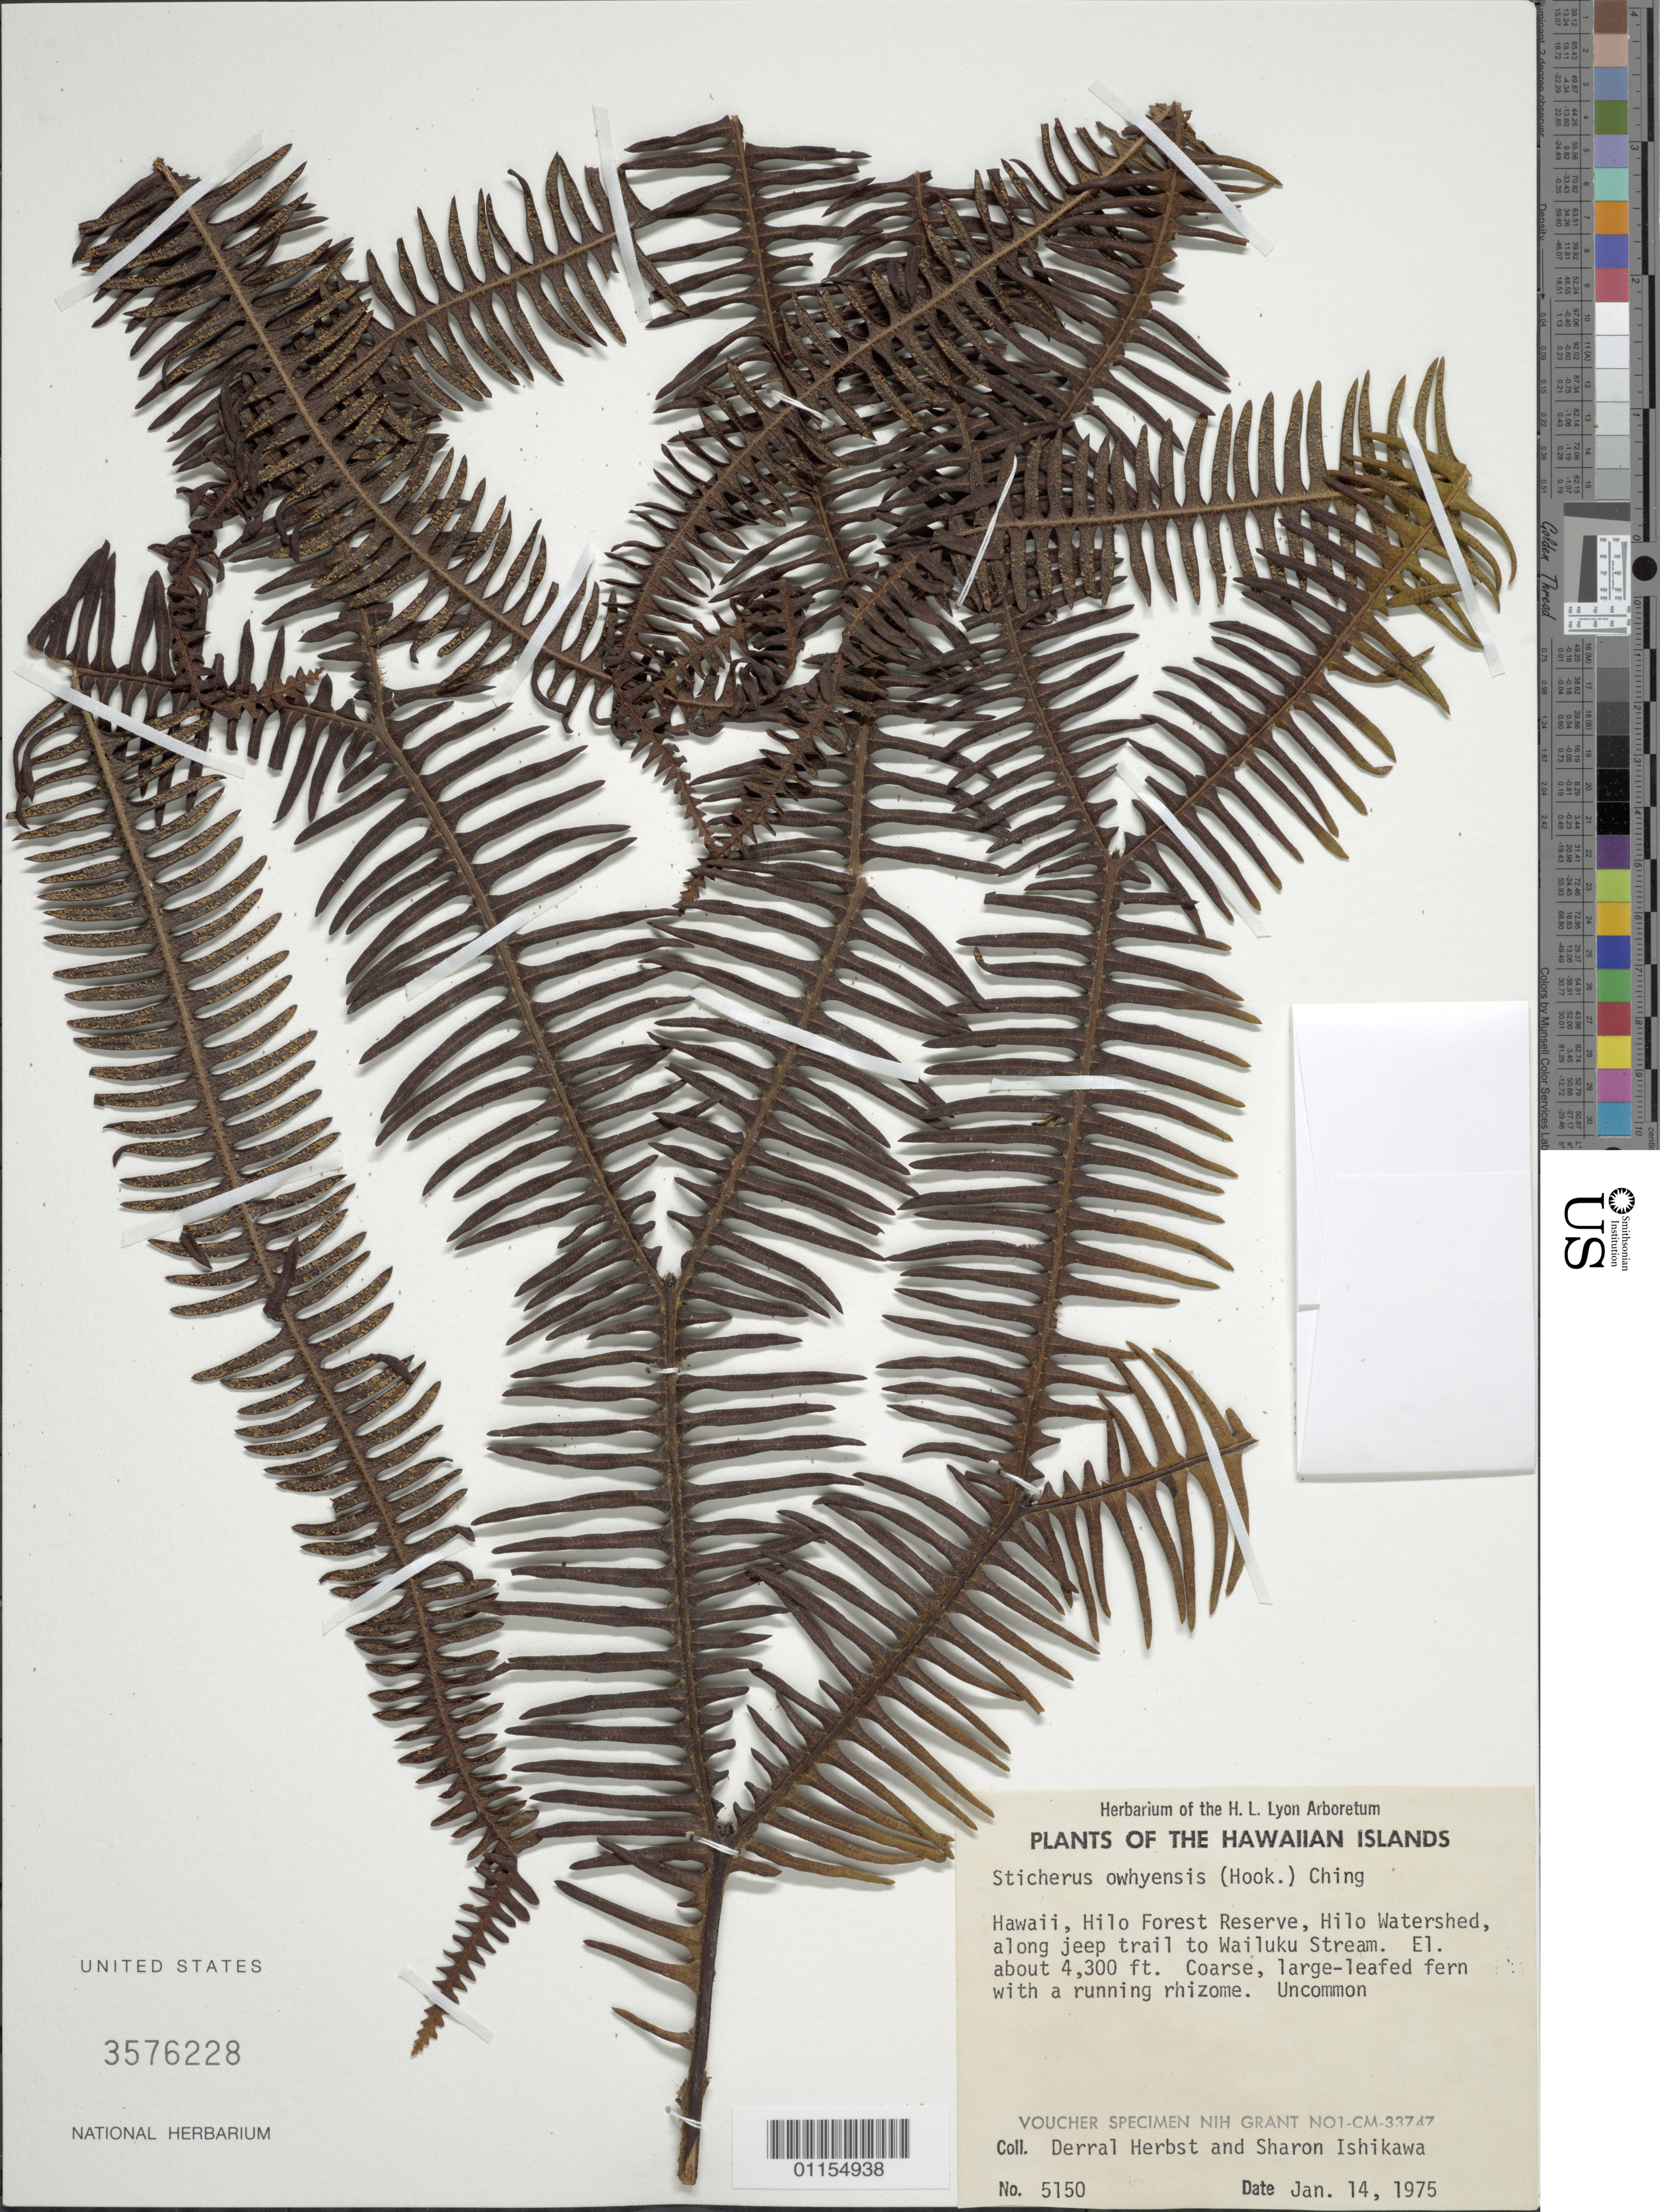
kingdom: Plantae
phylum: Tracheophyta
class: Polypodiopsida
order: Gleicheniales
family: Gleicheniaceae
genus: Sticherus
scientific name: Sticherus owhyhensis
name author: (Hook.) Ching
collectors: D. R. Herbst & S. Ishikawa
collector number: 5150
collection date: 1975-01-14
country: United States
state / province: Hawaii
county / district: Hawaii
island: Hawaii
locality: Hilo Forest Reserve, Hilo Watershed, along jeep trail to Wailuku Stream.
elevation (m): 1311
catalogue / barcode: US 3576228